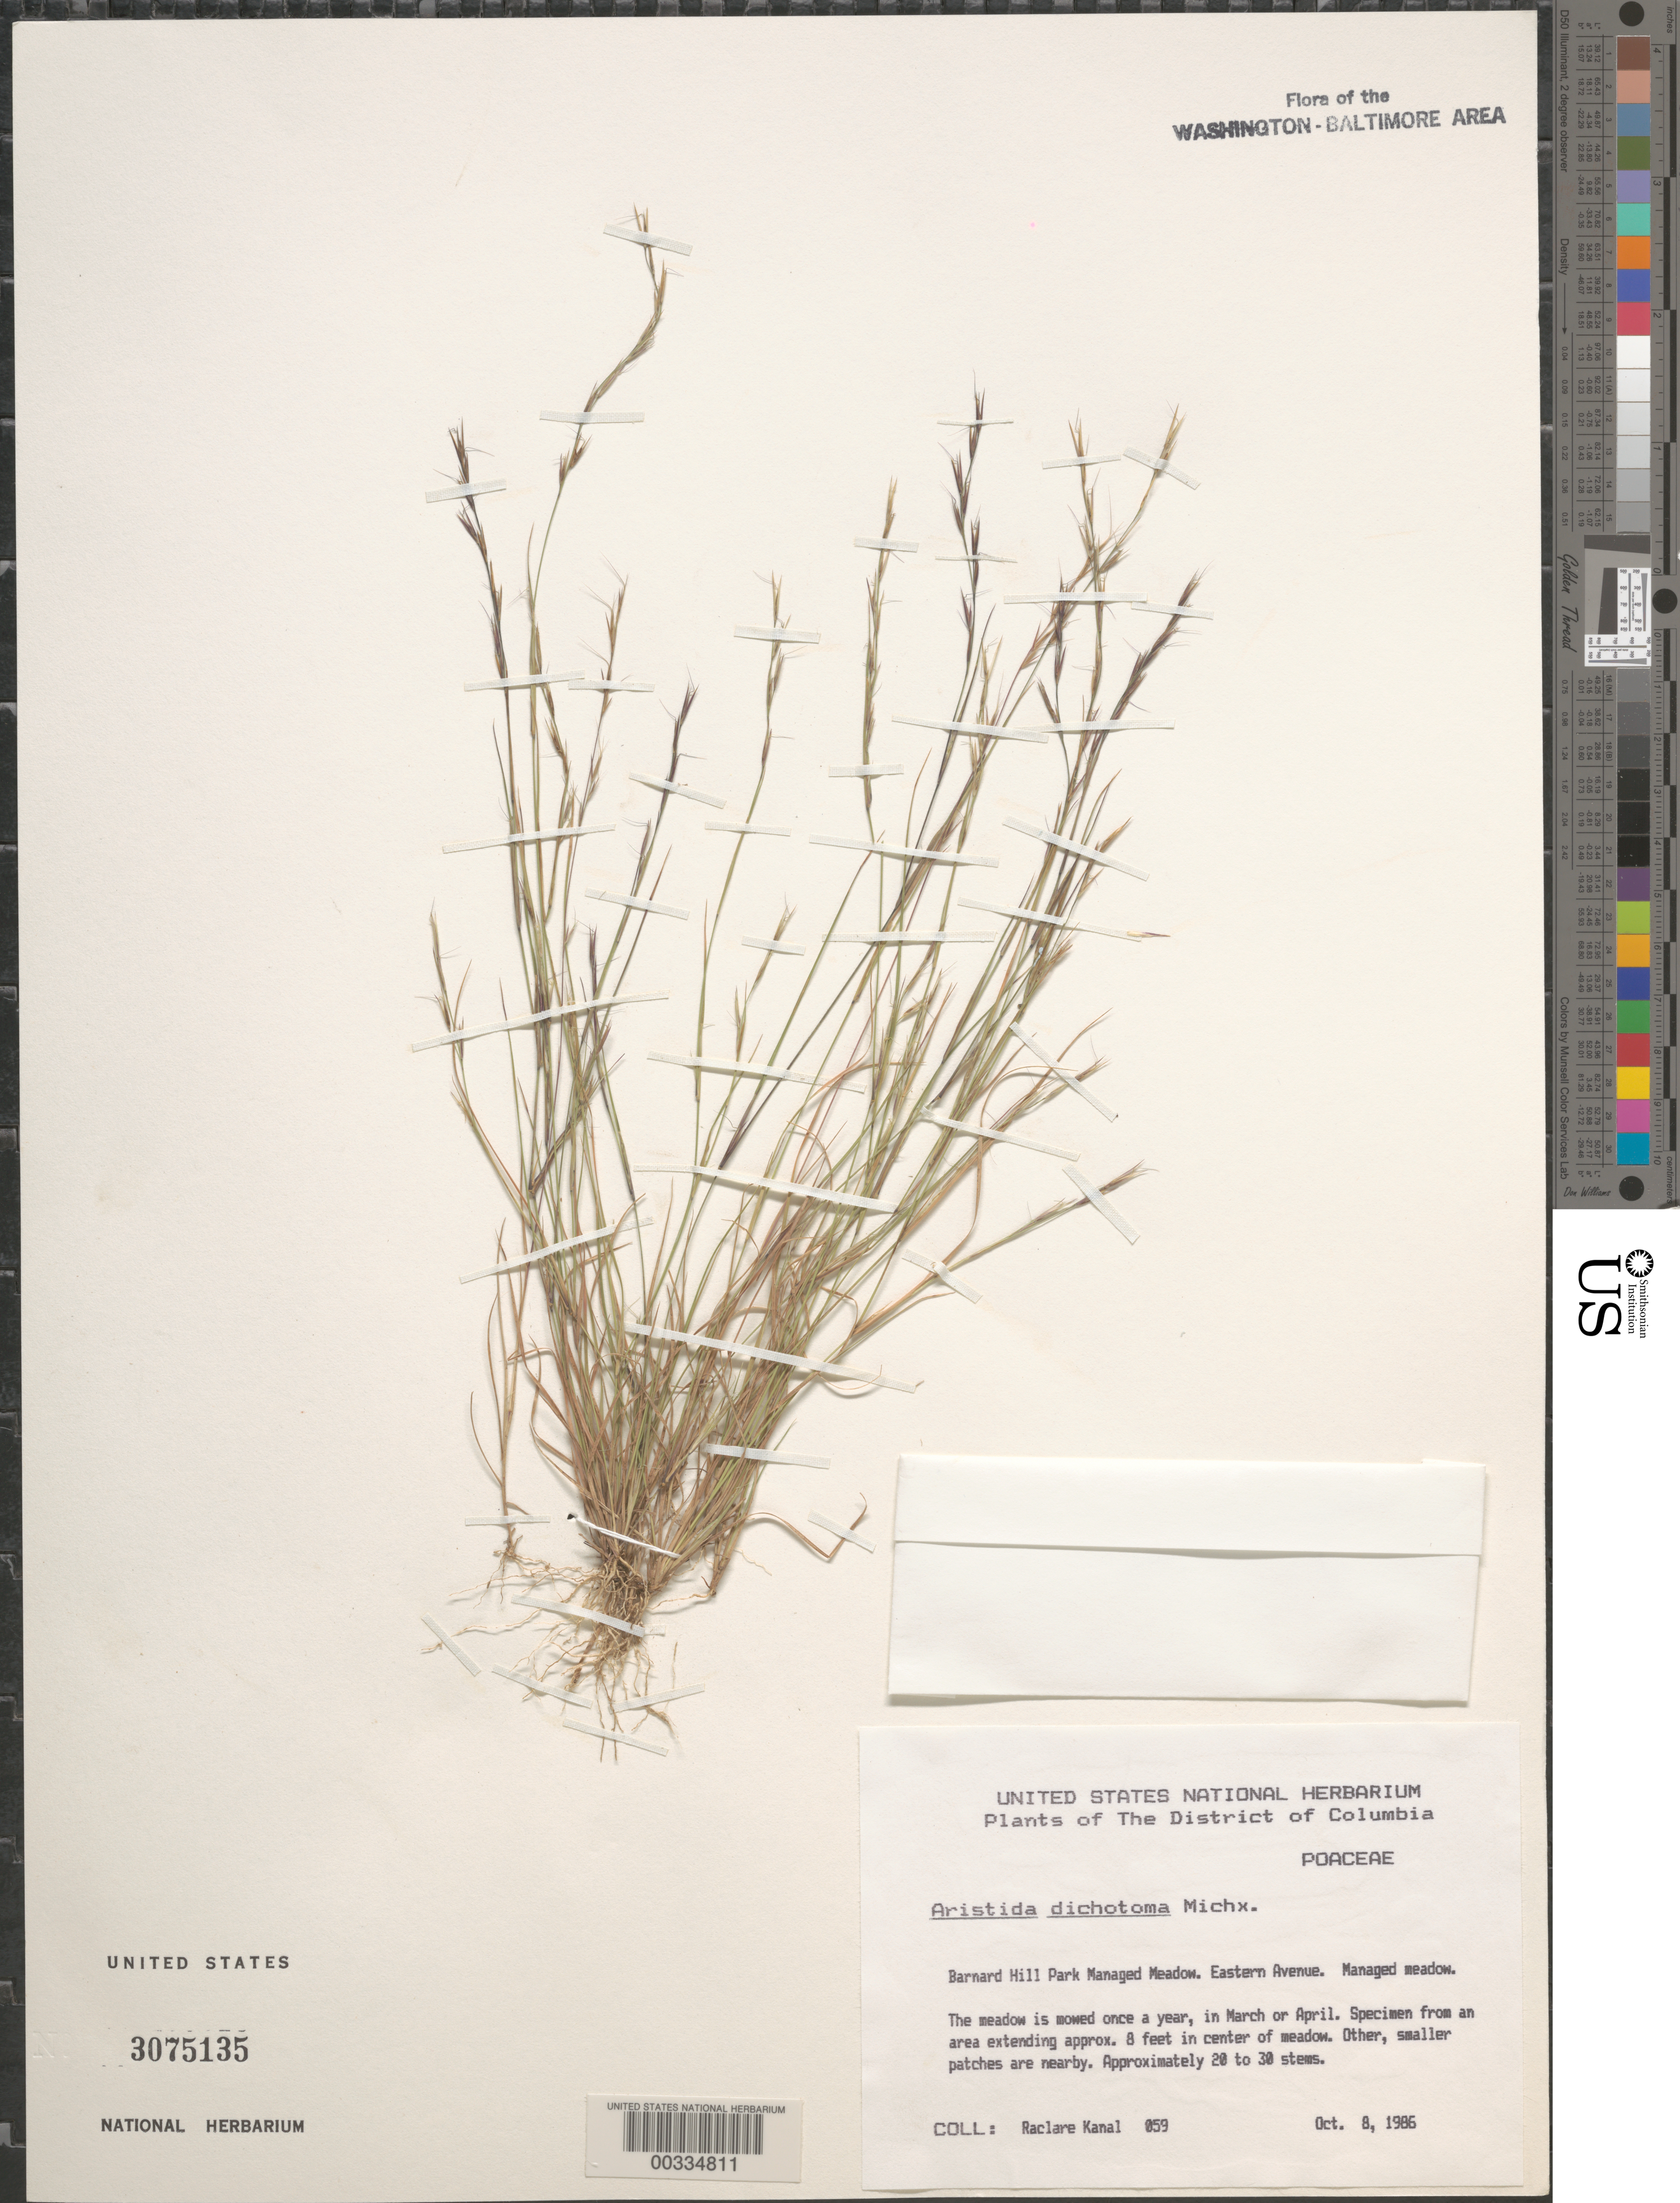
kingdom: Plantae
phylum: Tracheophyta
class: Liliopsida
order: Poales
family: Poaceae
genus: Aristida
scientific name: Aristida dichotoma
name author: Michx.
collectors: R. Kanal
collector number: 059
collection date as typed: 08 Oct 1986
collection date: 1986-10-08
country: United States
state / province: District of Columbia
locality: Barnard Hill Park, Eastern Ave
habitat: Mowed meadow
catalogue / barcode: US 3075135